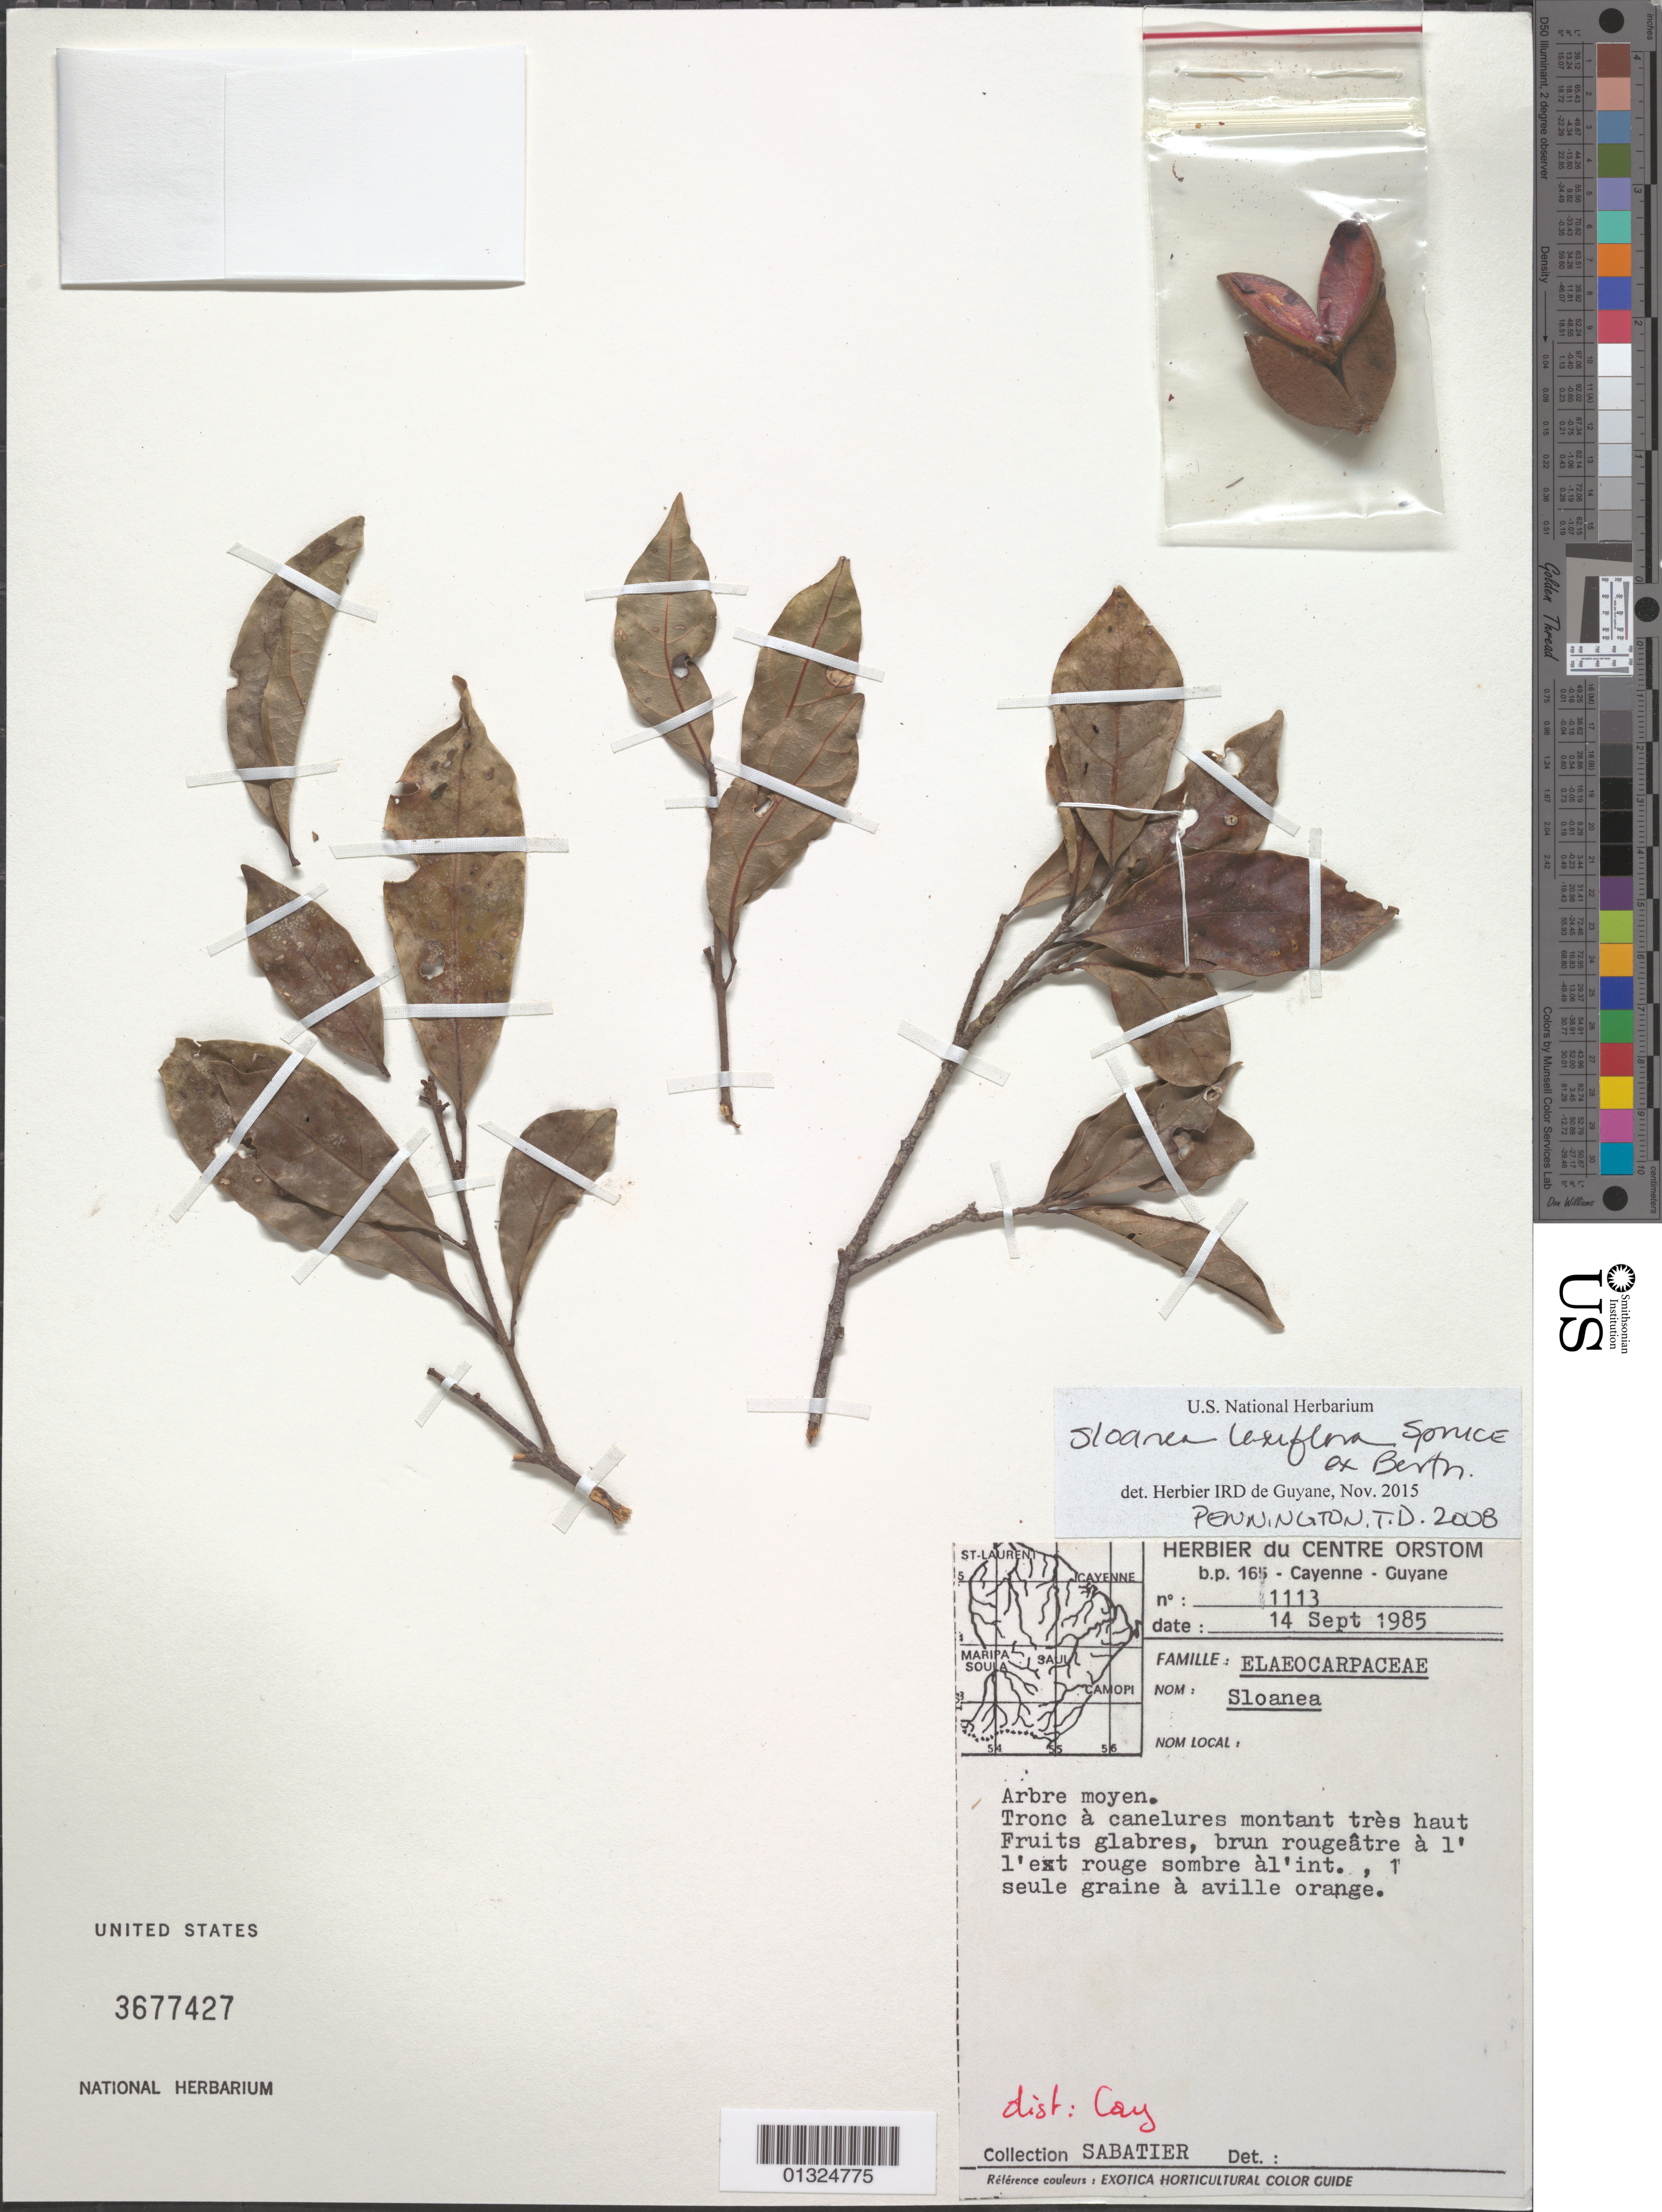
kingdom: Plantae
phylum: Tracheophyta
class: Magnoliopsida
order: Oxalidales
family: Elaeocarpaceae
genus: Sloanea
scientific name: Sloanea laxiflora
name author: Spruce ex Benth.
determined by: Pennington, T. D., (K)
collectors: D. Sabatier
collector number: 1113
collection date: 1985-09-14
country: French Guiana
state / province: Cayenne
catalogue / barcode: US 3677427